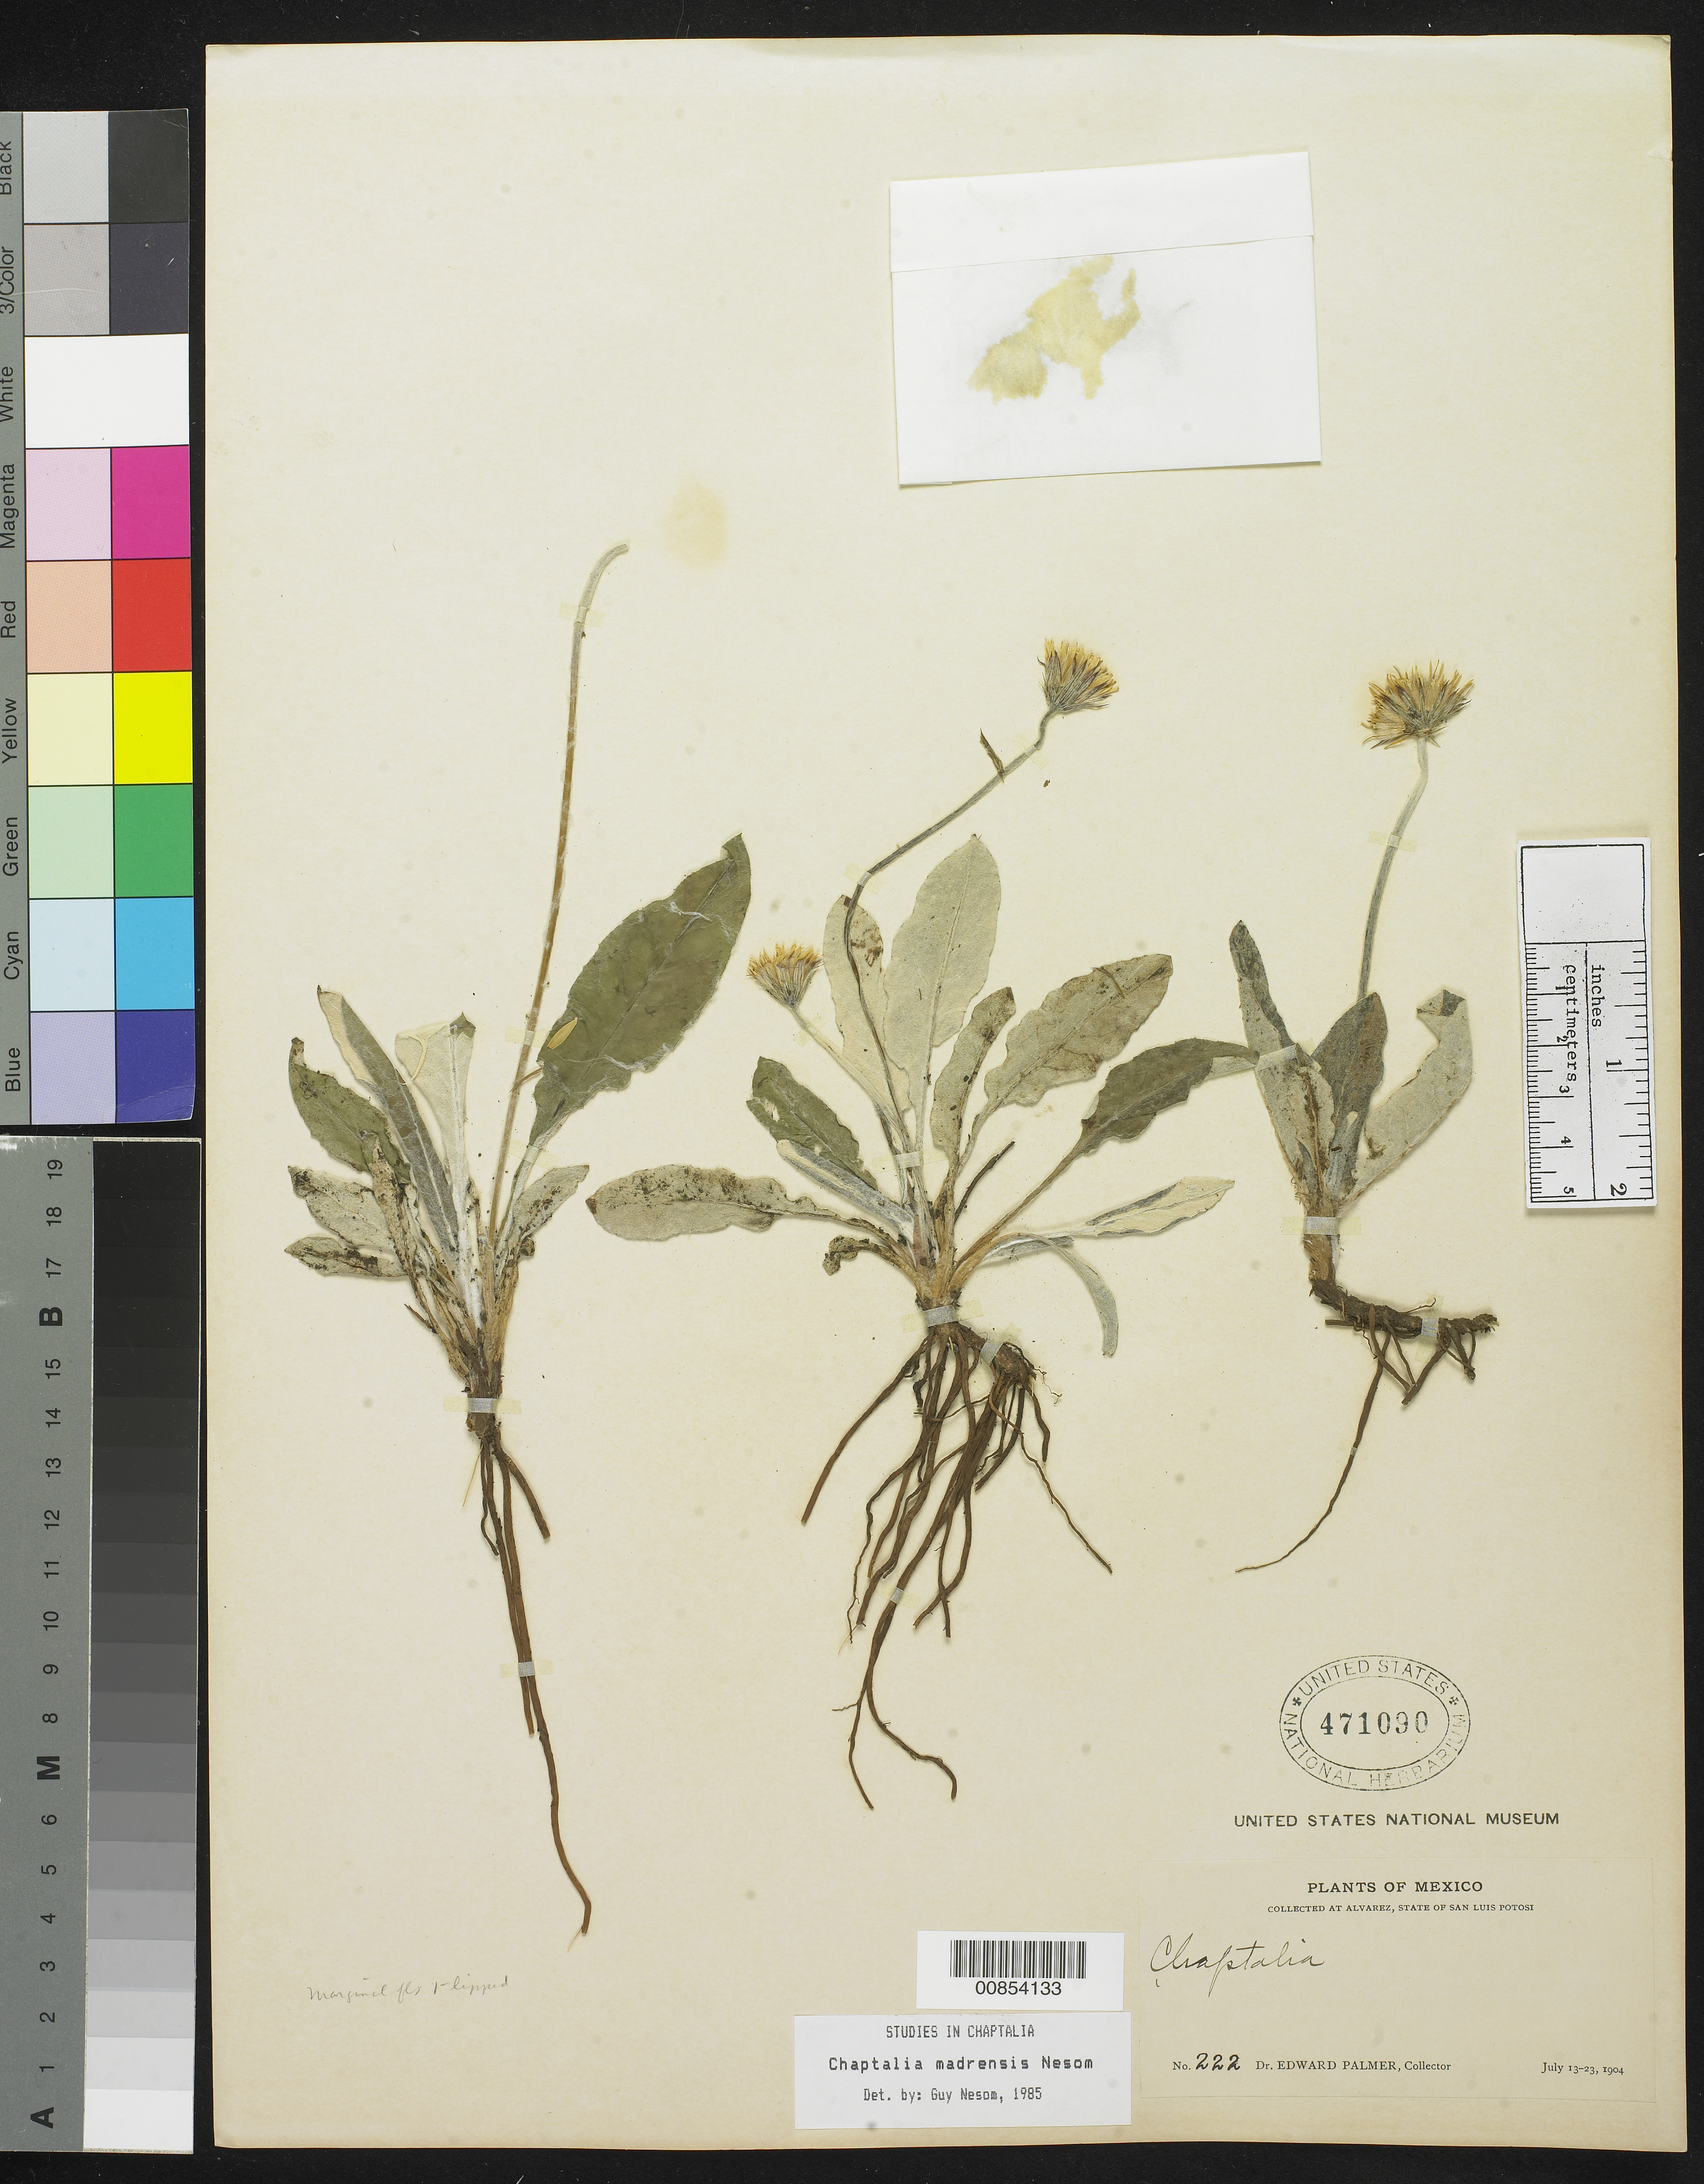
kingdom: Plantae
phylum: Tracheophyta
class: Magnoliopsida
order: Asterales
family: Asteraceae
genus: Chaptalia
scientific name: Chaptalia madrensis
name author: G.L. Nesom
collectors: E. Palmer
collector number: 222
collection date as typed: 13 Jul 1904 to 23 Jul 1904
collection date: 1904-07-13/1904-07-23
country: Mexico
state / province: San Luis Potosí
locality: Alvarez, San Luis Potosí.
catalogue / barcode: US 471090